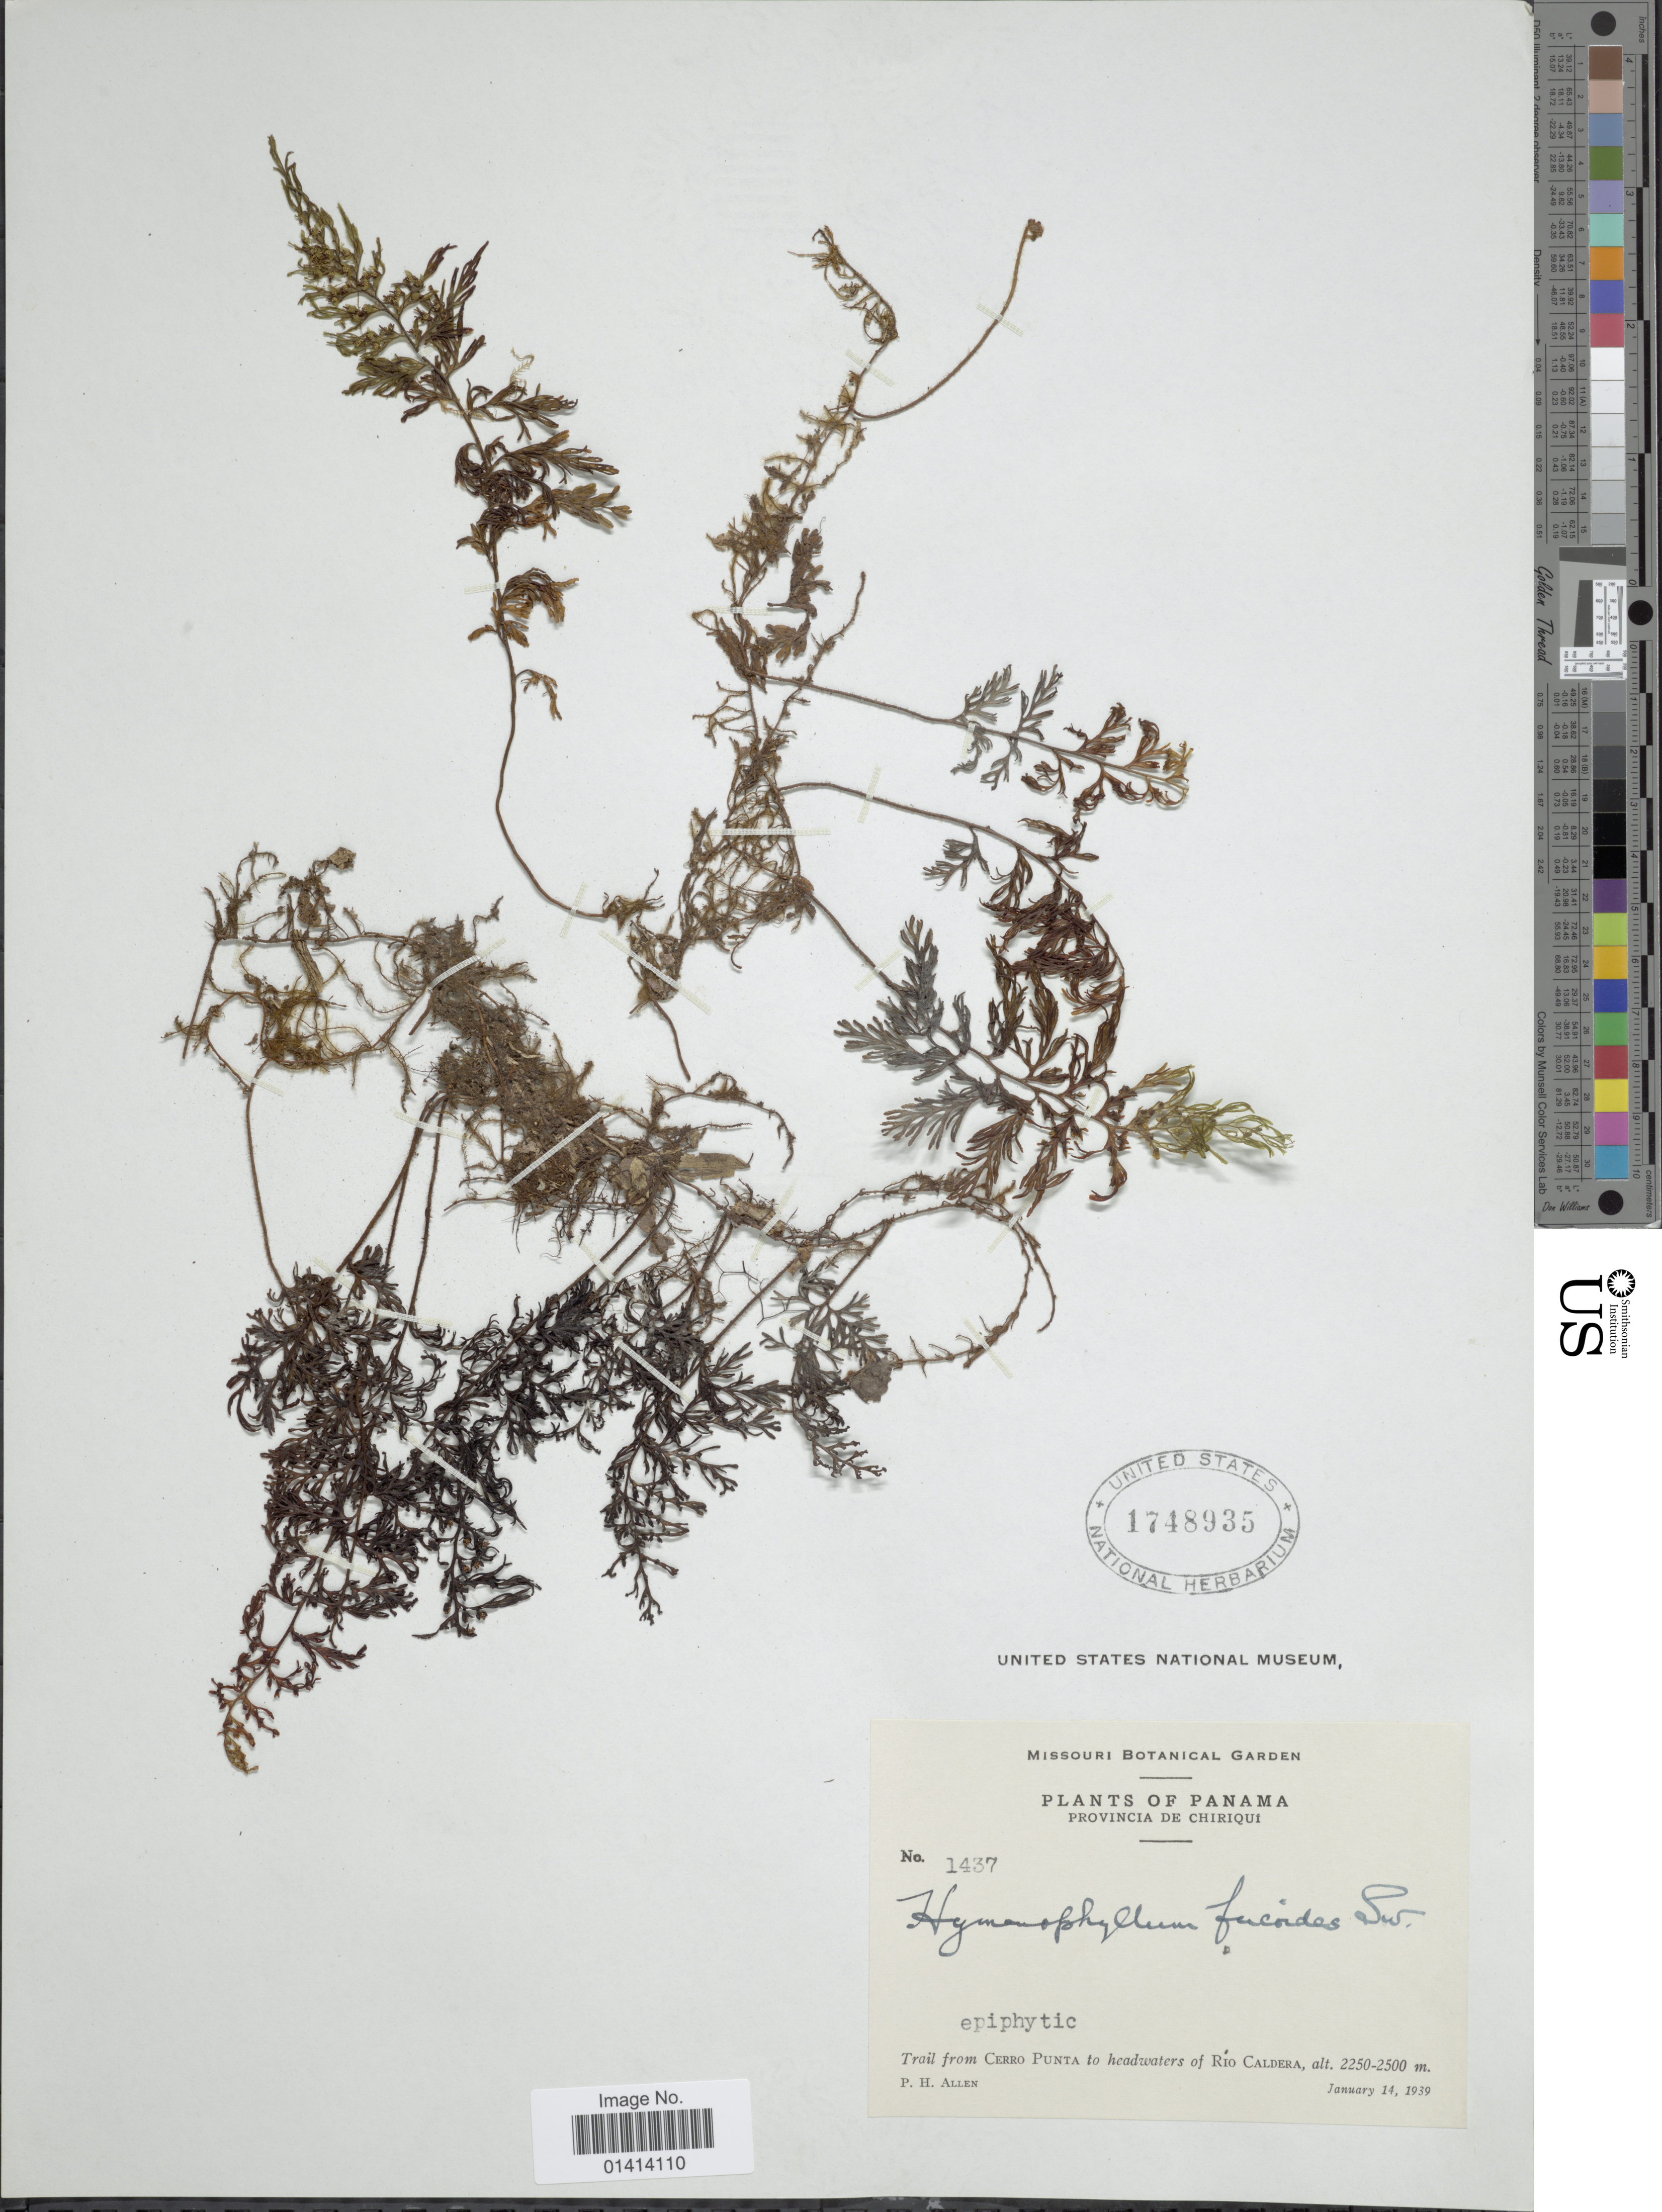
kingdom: Plantae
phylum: Tracheophyta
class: Polypodiopsida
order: Hymenophyllales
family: Hymenophyllaceae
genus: Hymenophyllum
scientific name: Hymenophyllum fucoides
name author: (Sw.) Sw.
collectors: P. H. Allen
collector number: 1437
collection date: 1939-01-14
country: Panama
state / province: Chiriqui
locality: Trail from Cerro Punta to headwaters of Rio Caldera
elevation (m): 2250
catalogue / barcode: US 1748935